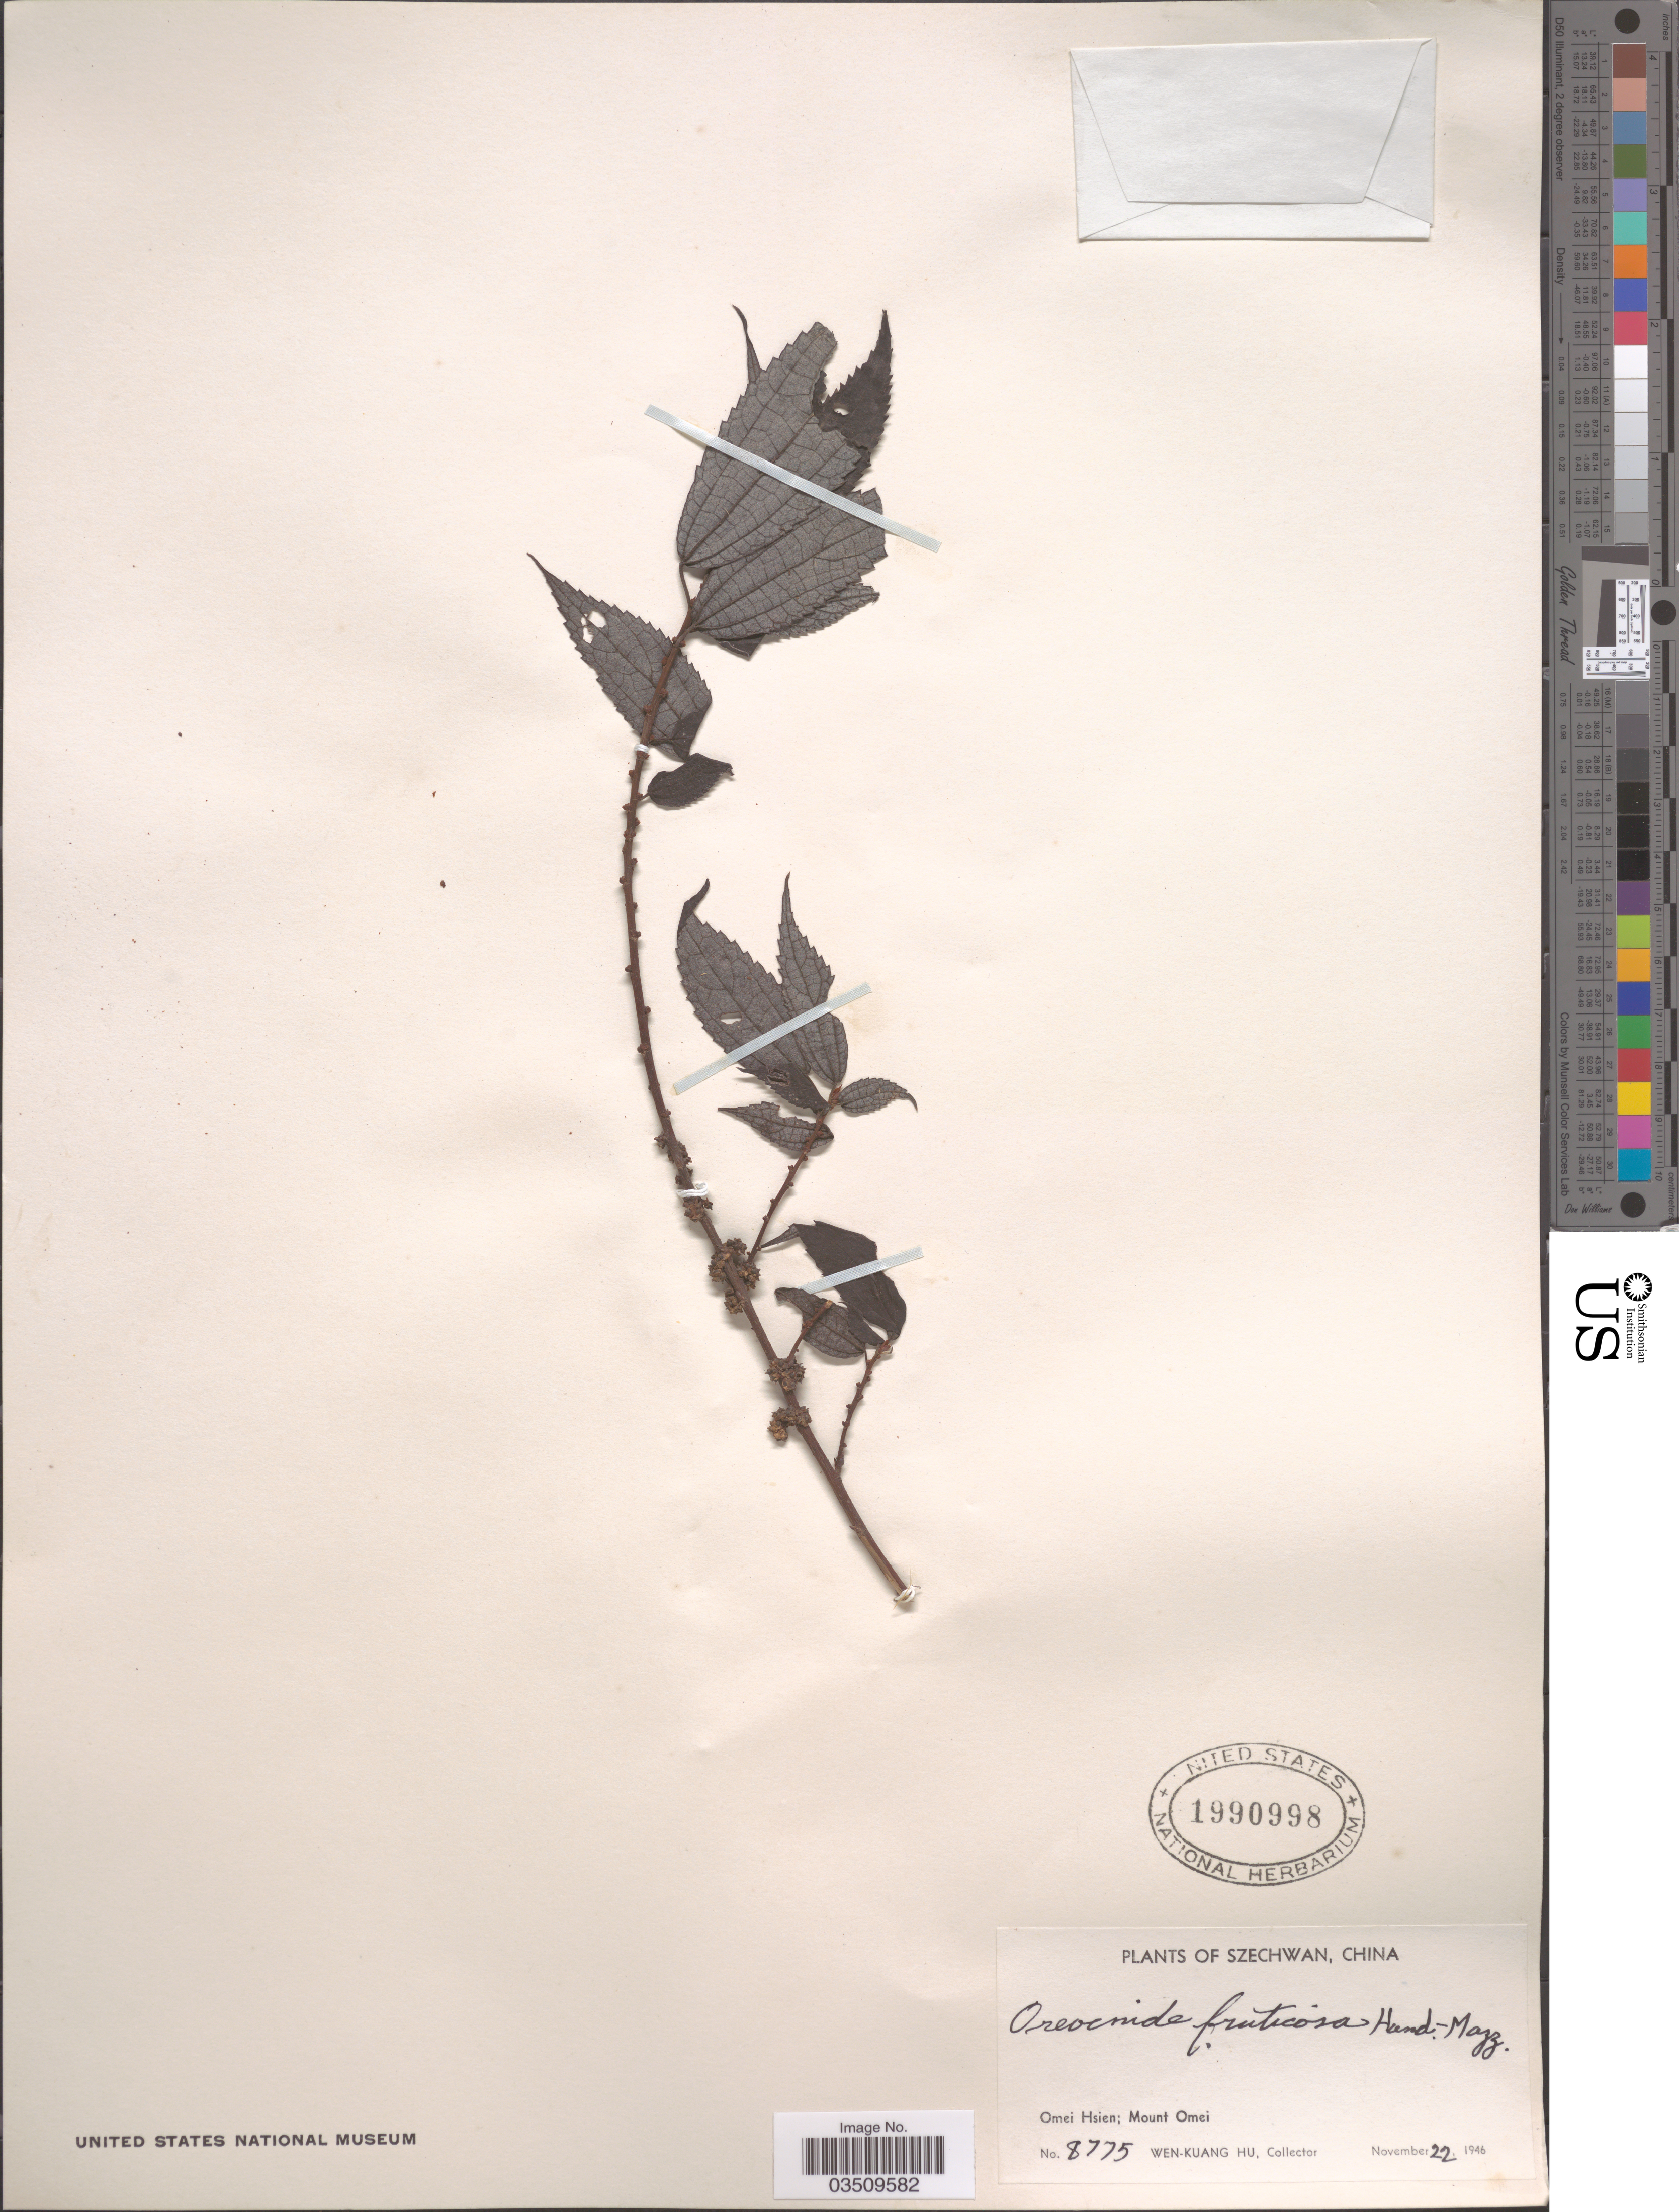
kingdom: Plantae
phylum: Tracheophyta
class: Magnoliopsida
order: Rosales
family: Urticaceae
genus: Oreocnide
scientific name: Oreocnide frutescens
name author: (Thunb.) Miq.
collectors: W. K. Hu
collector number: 8775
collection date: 1946-11-22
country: China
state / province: Sichuan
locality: Szechwan. Omei Hsien; Mount Omei.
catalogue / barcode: US 1990998